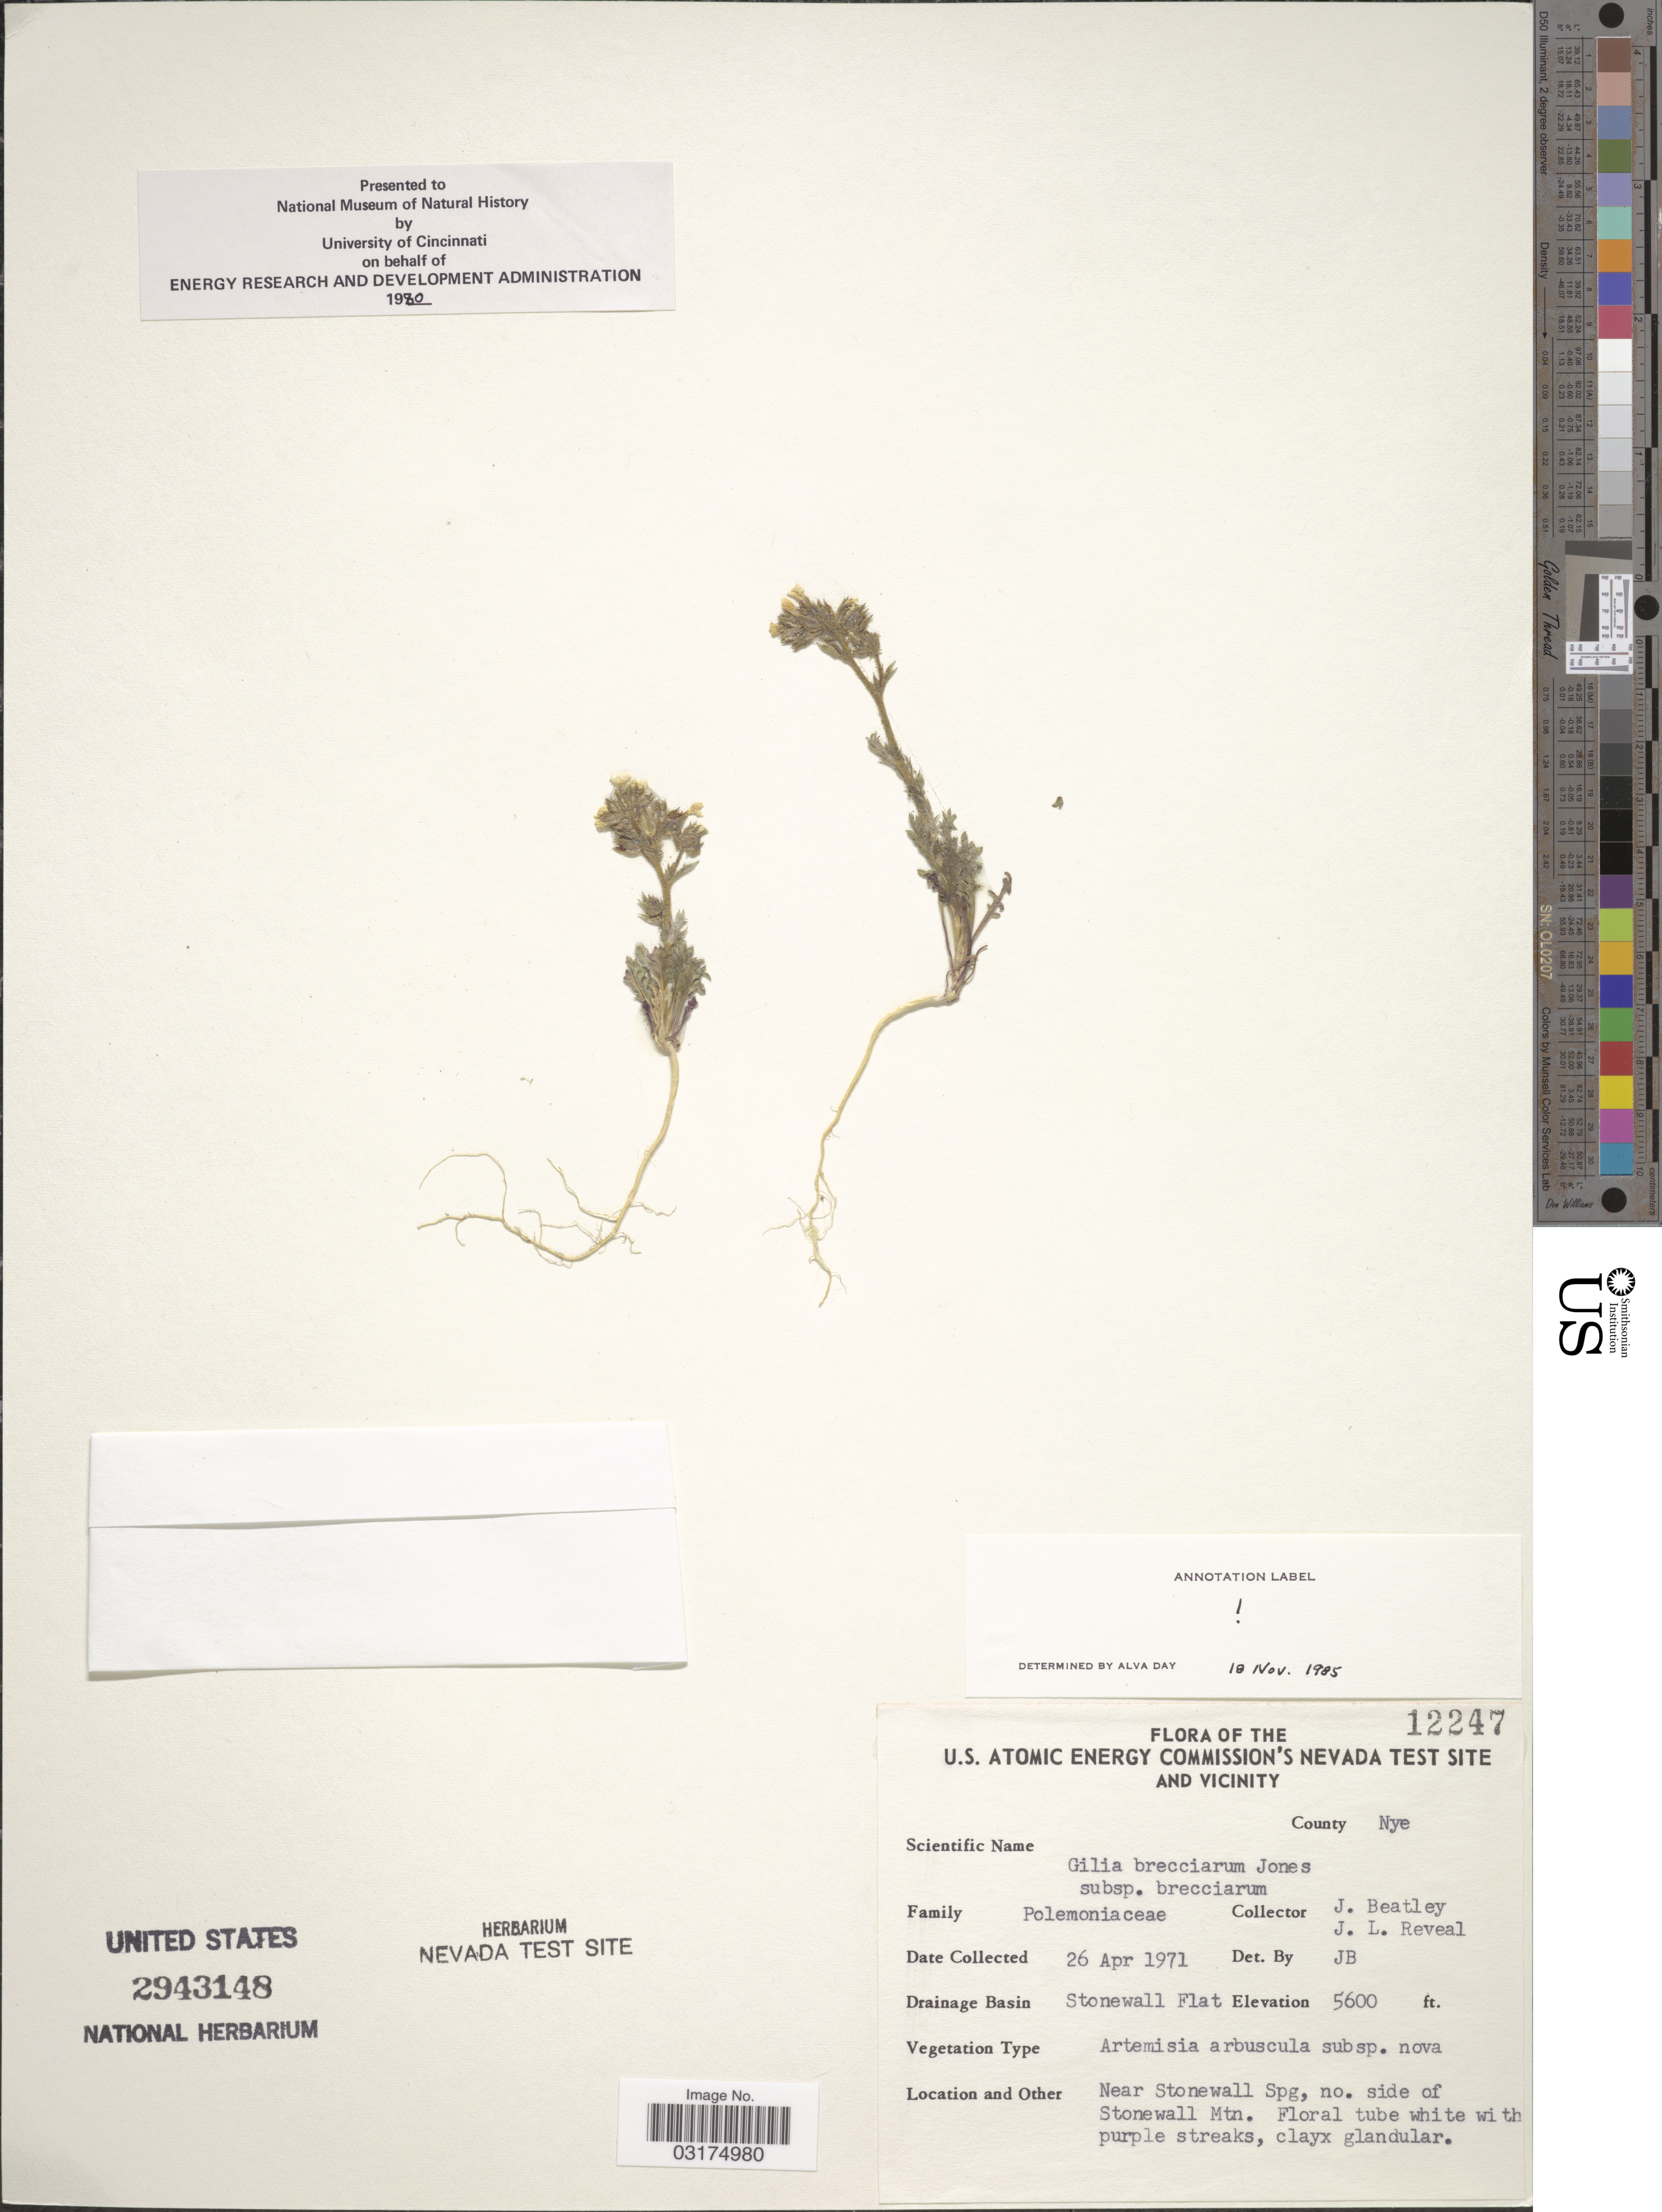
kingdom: Plantae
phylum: Tracheophyta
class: Magnoliopsida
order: Ericales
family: Polemoniaceae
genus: Gilia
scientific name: Gilia brecciarum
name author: M.E. Jones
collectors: J. C. Beatley & J. L. Reveal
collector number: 12247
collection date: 1971-04-06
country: United States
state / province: Nevada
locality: The U. S. Atomic Energy Commission's Nevada Test Site and Vicinity. County Nye. Drainage Basin Stonewall Flat. Near Stonewall Spg, no. side of Stonewall Mtn.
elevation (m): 1707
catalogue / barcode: US 2943148